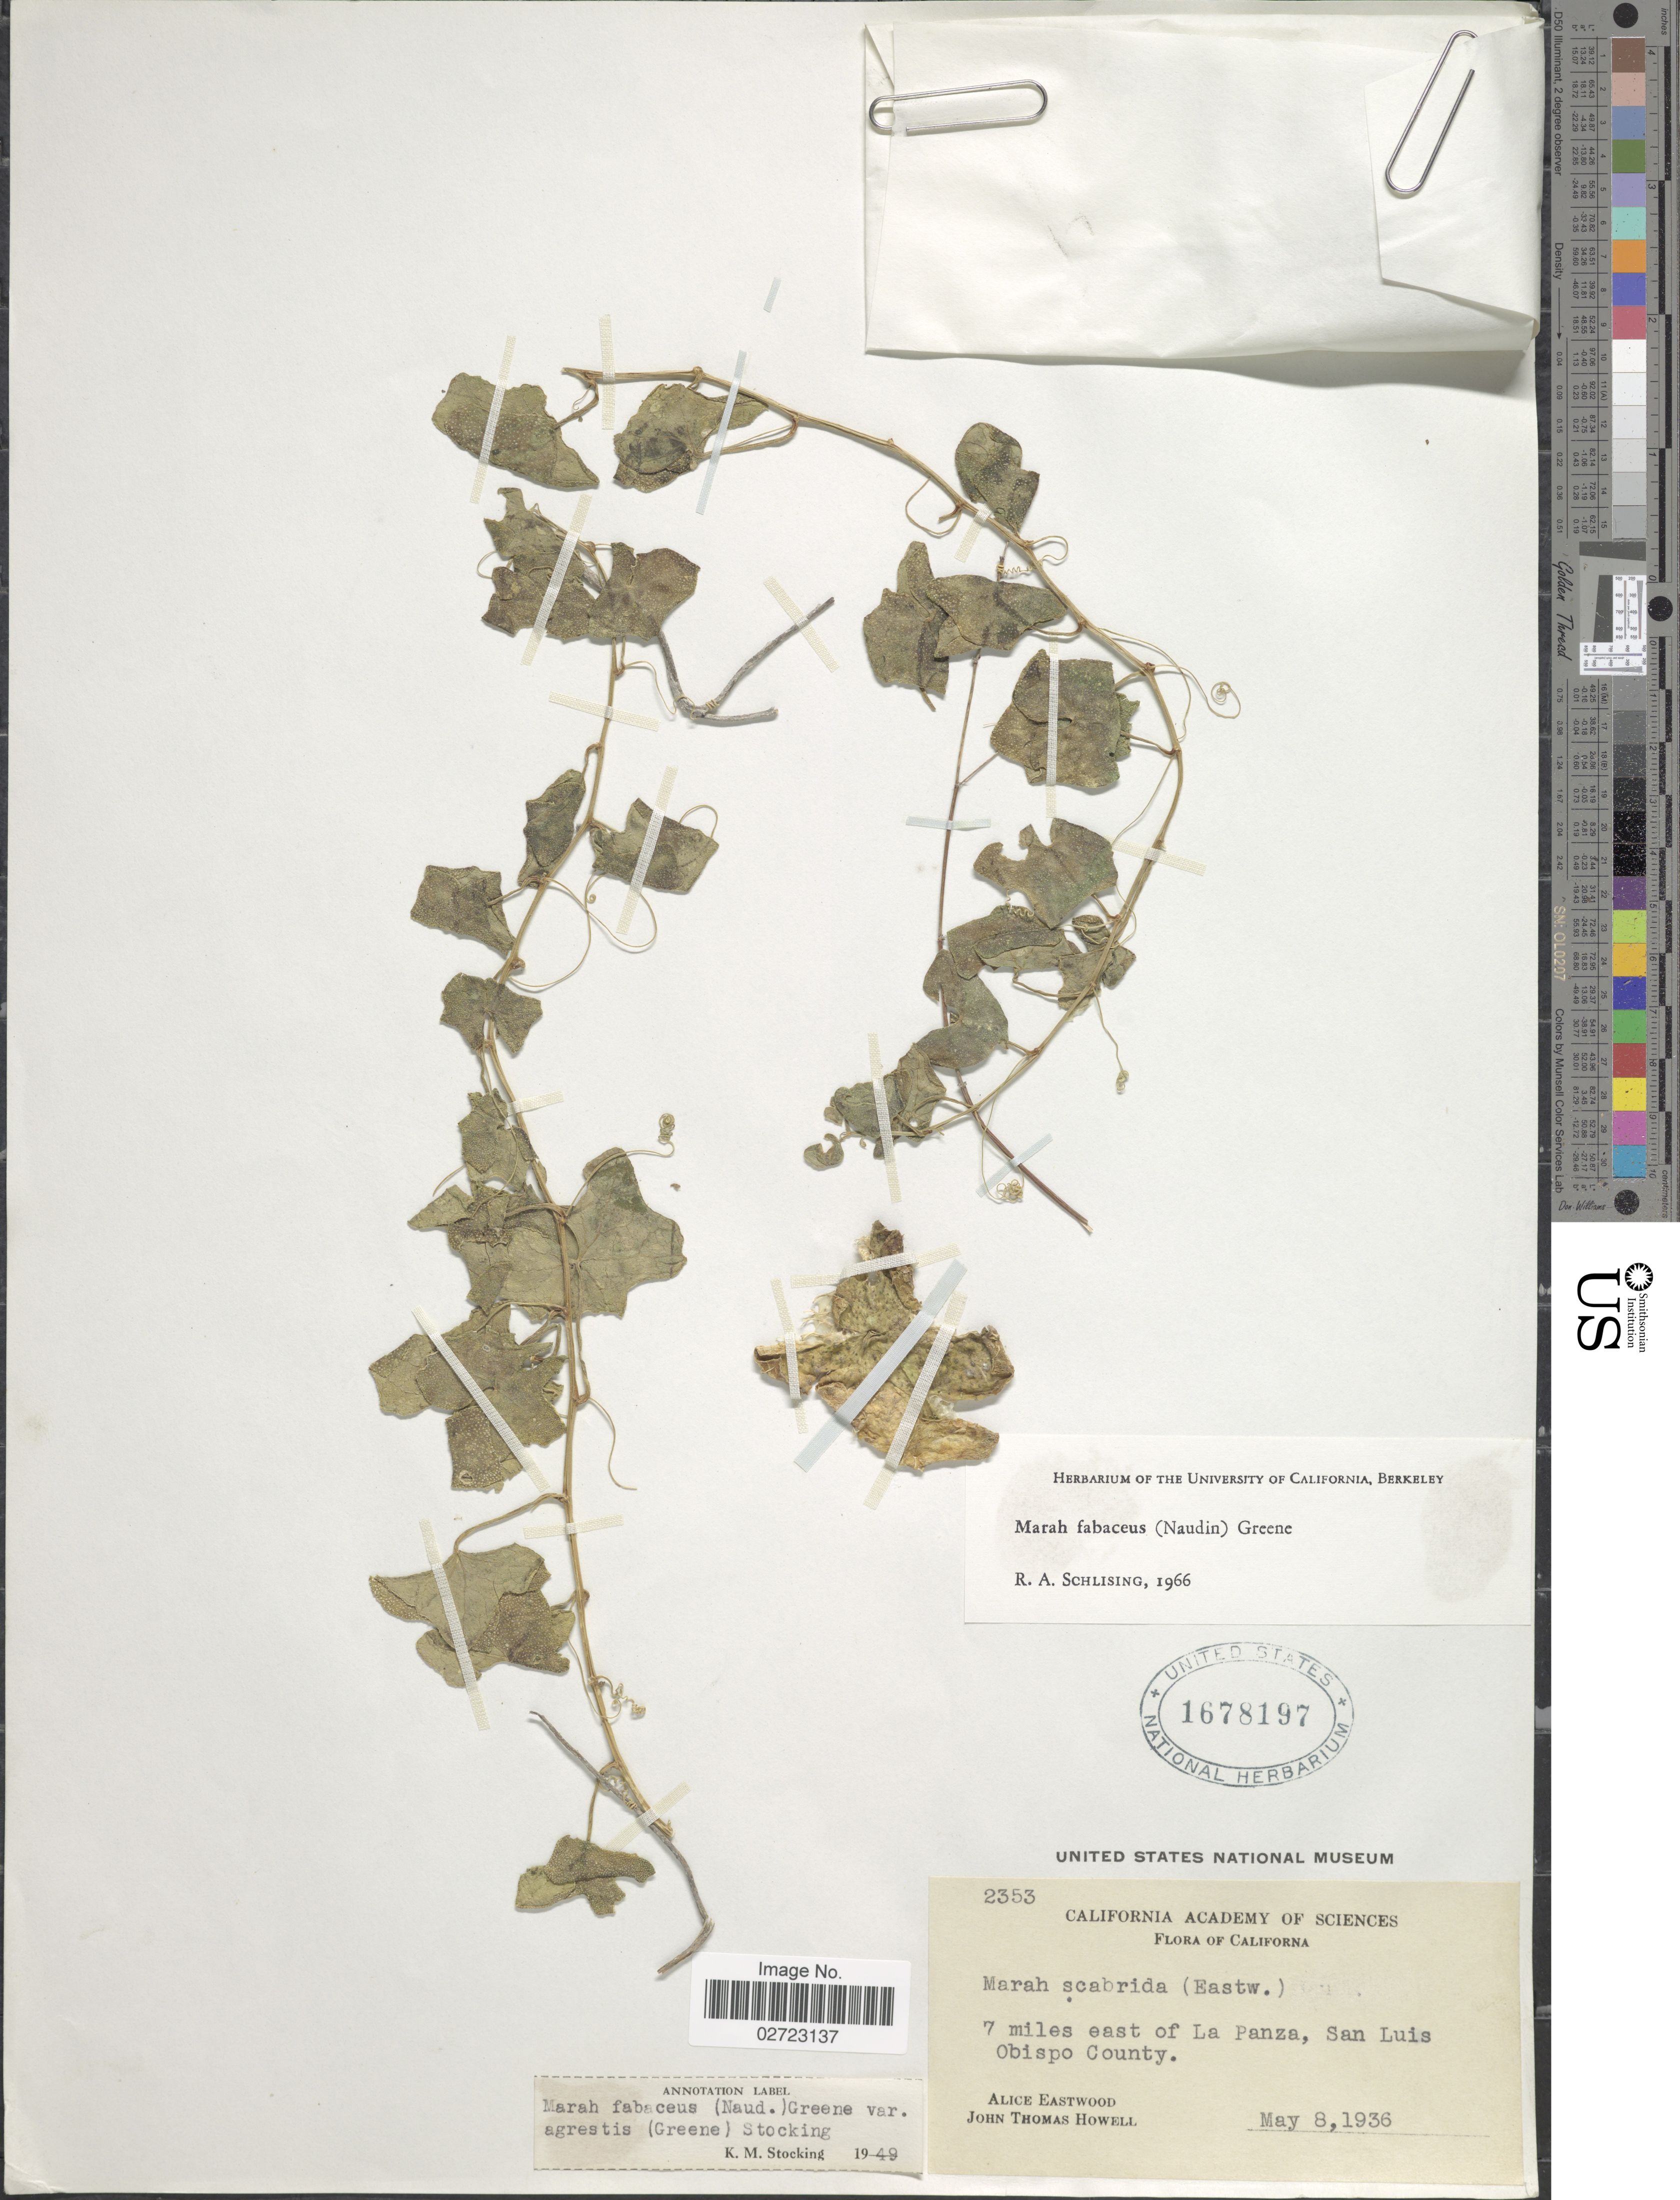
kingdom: Plantae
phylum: Tracheophyta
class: Magnoliopsida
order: Cucurbitales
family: Cucurbitaceae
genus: Marah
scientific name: Marah fabacea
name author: (Naudin) Greene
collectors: A. Eastwood & J. T. Howell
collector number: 2353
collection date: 1936-05-08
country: United States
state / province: California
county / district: San Luis Obispo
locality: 7 miles east of La Panza, San Luis Obispo County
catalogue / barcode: US 1678197